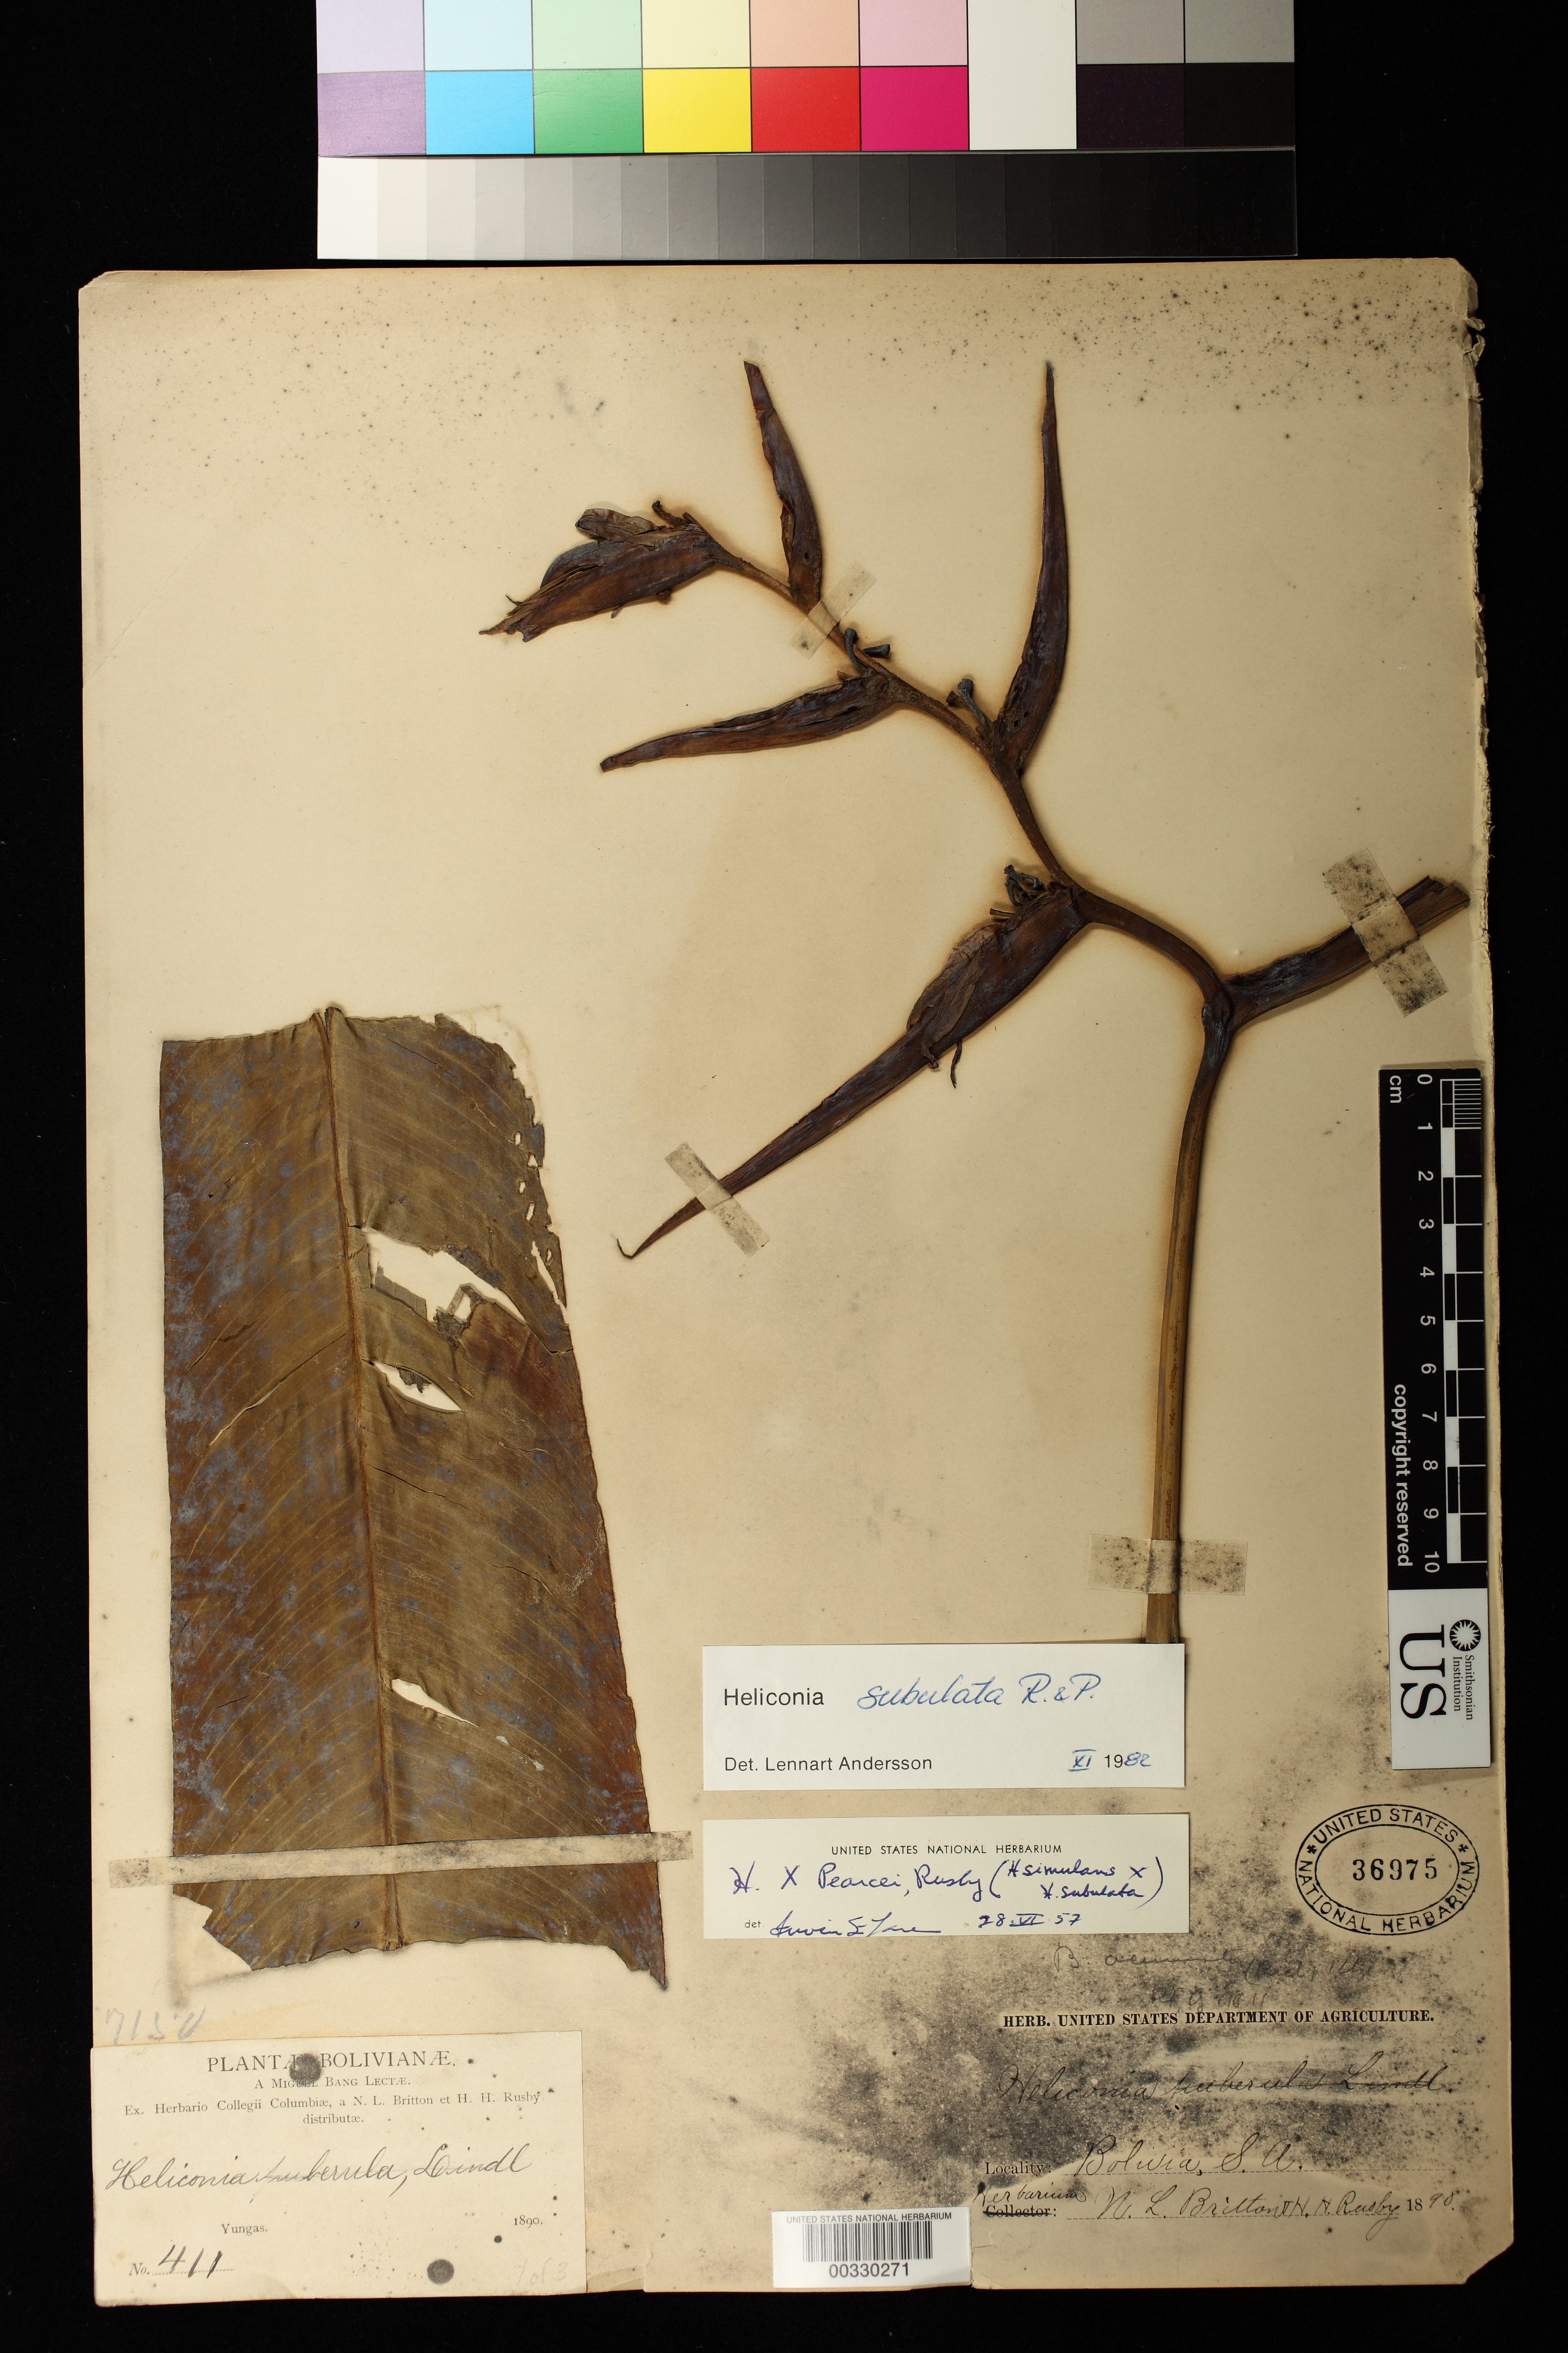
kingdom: Plantae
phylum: Tracheophyta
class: Liliopsida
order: Zingiberales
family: Heliconiaceae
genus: Heliconia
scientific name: Heliconia subulata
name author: Ruiz & Pav.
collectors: M. Bang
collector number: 411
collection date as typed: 1890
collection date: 1890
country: Bolivia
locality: Yungas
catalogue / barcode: US 36975